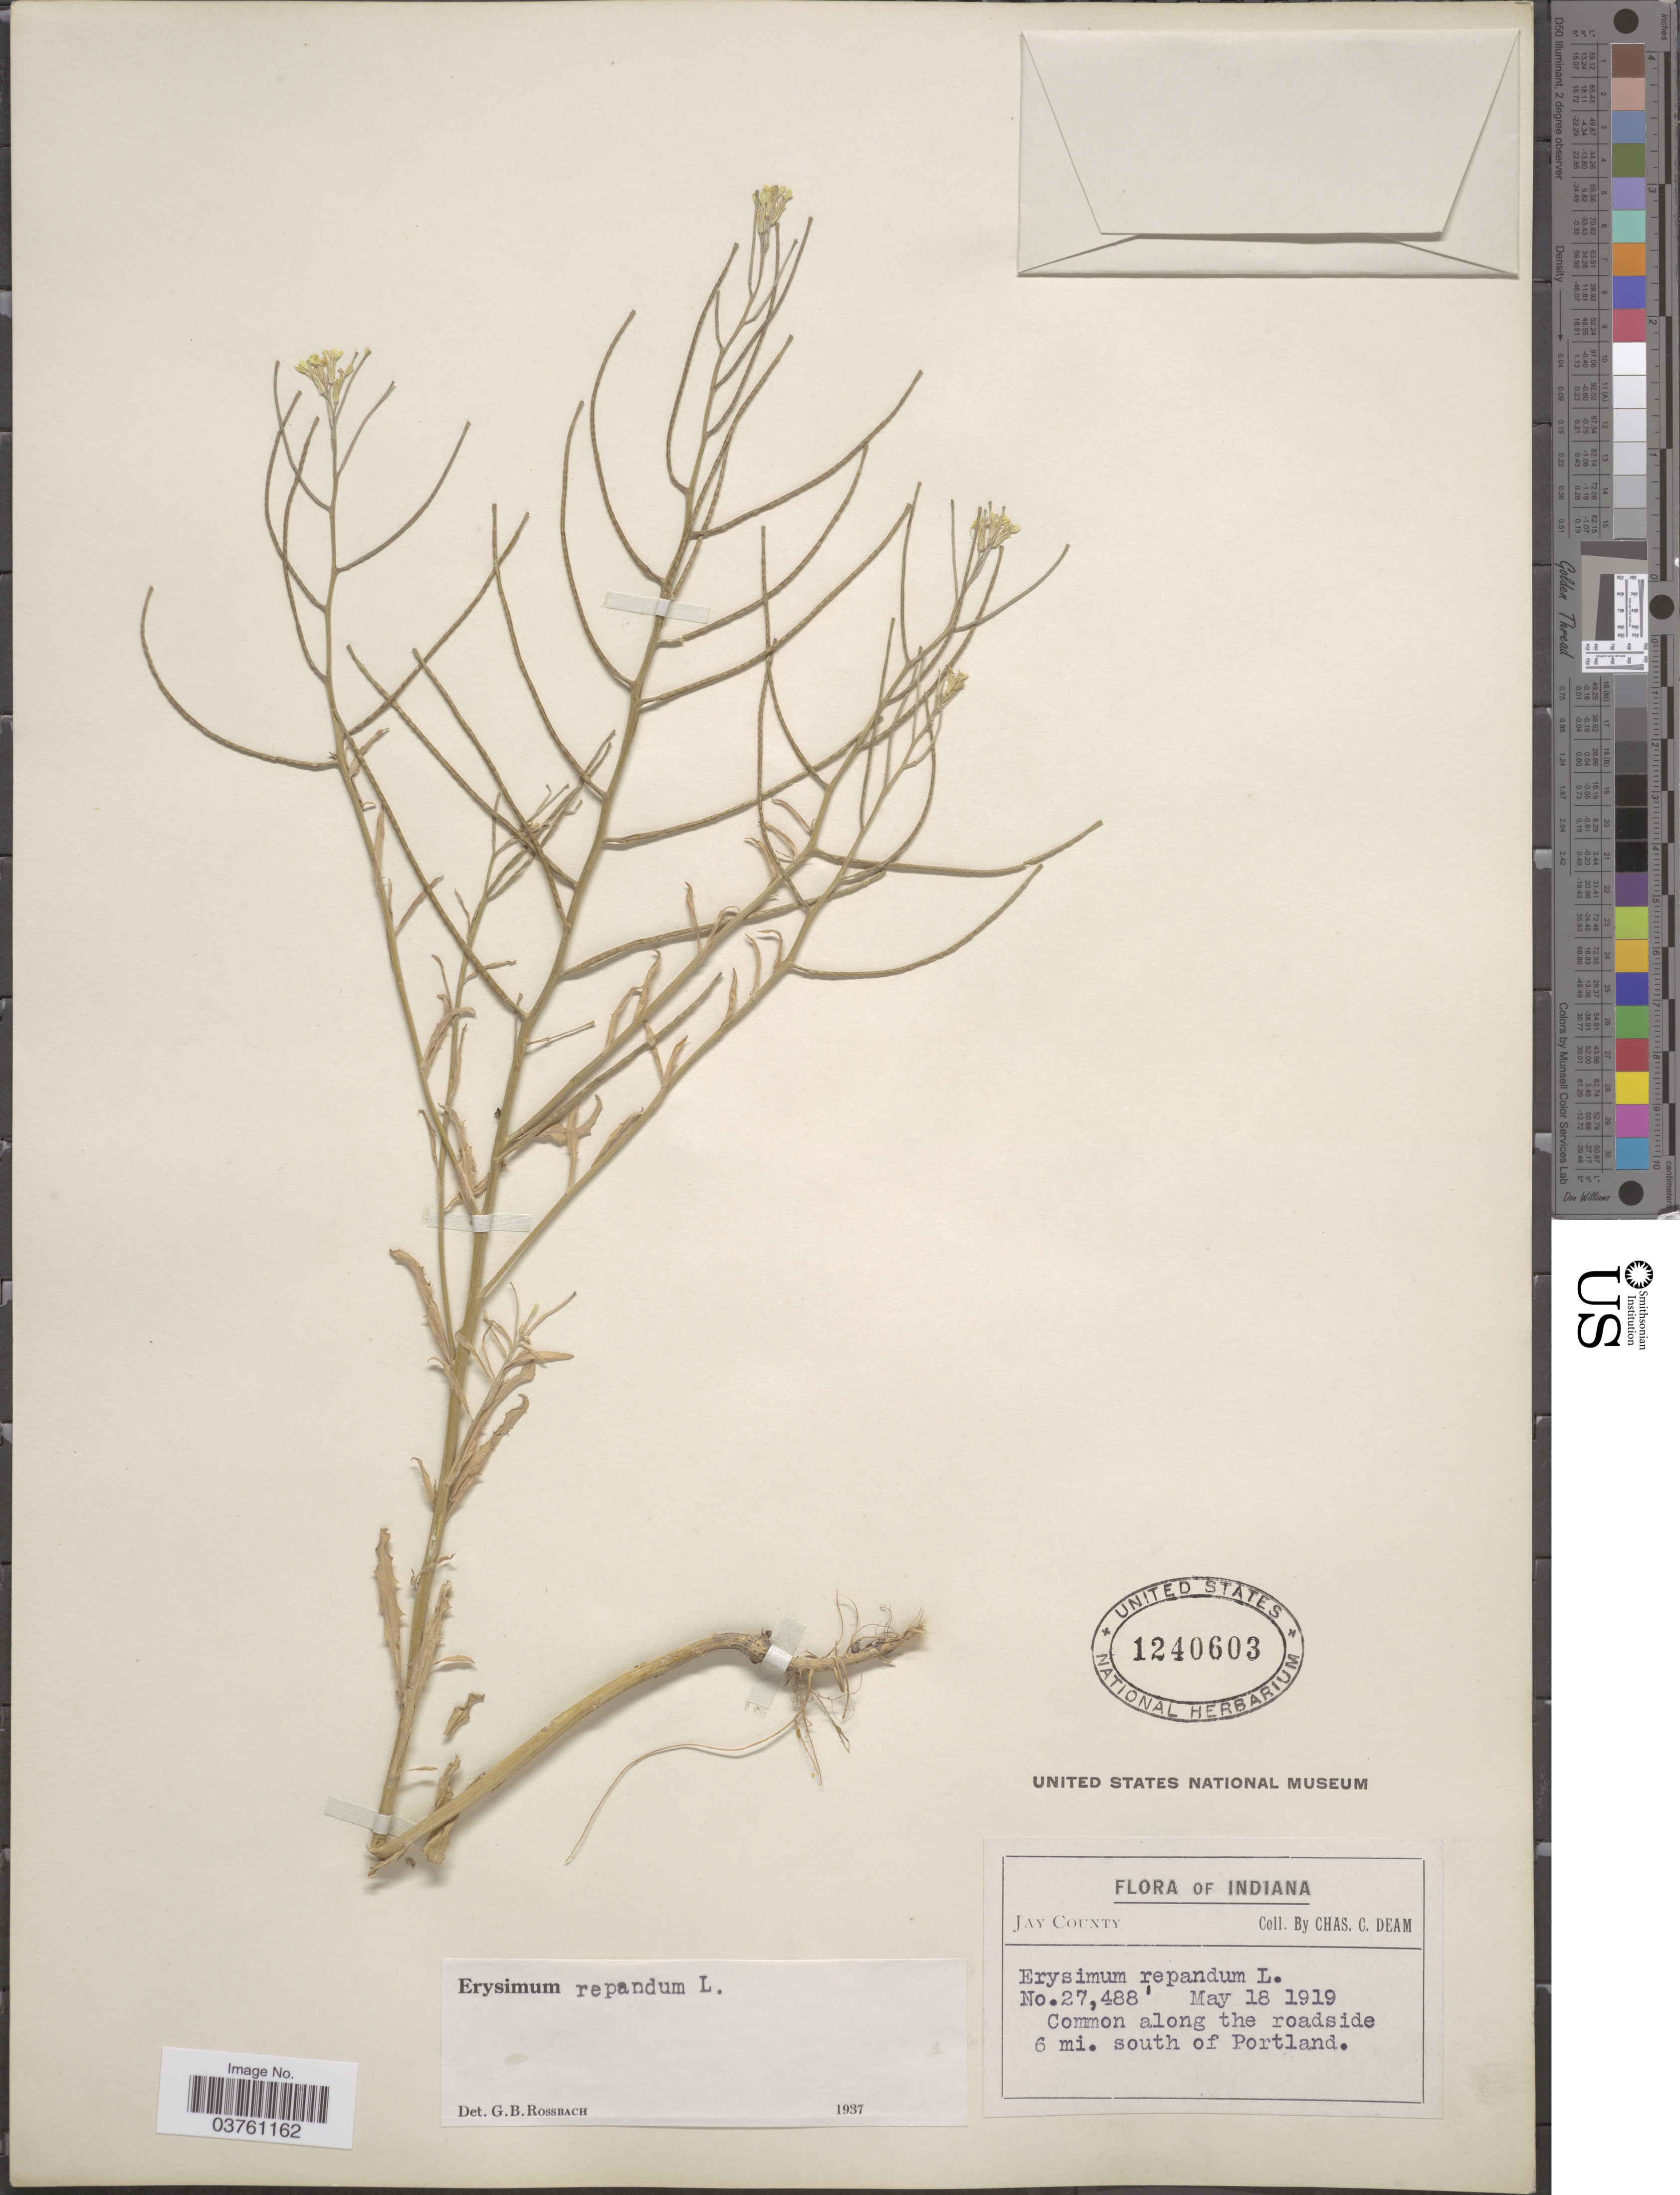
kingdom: Plantae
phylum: Tracheophyta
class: Magnoliopsida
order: Brassicales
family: Brassicaceae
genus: Erysimum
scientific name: Erysimum repandum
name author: L.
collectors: C. C. Deam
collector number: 27488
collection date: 1919-05-18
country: United States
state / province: Indiana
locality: Jay County. Common along the roadside 6 mi. south of Portland.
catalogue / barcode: US 1240603